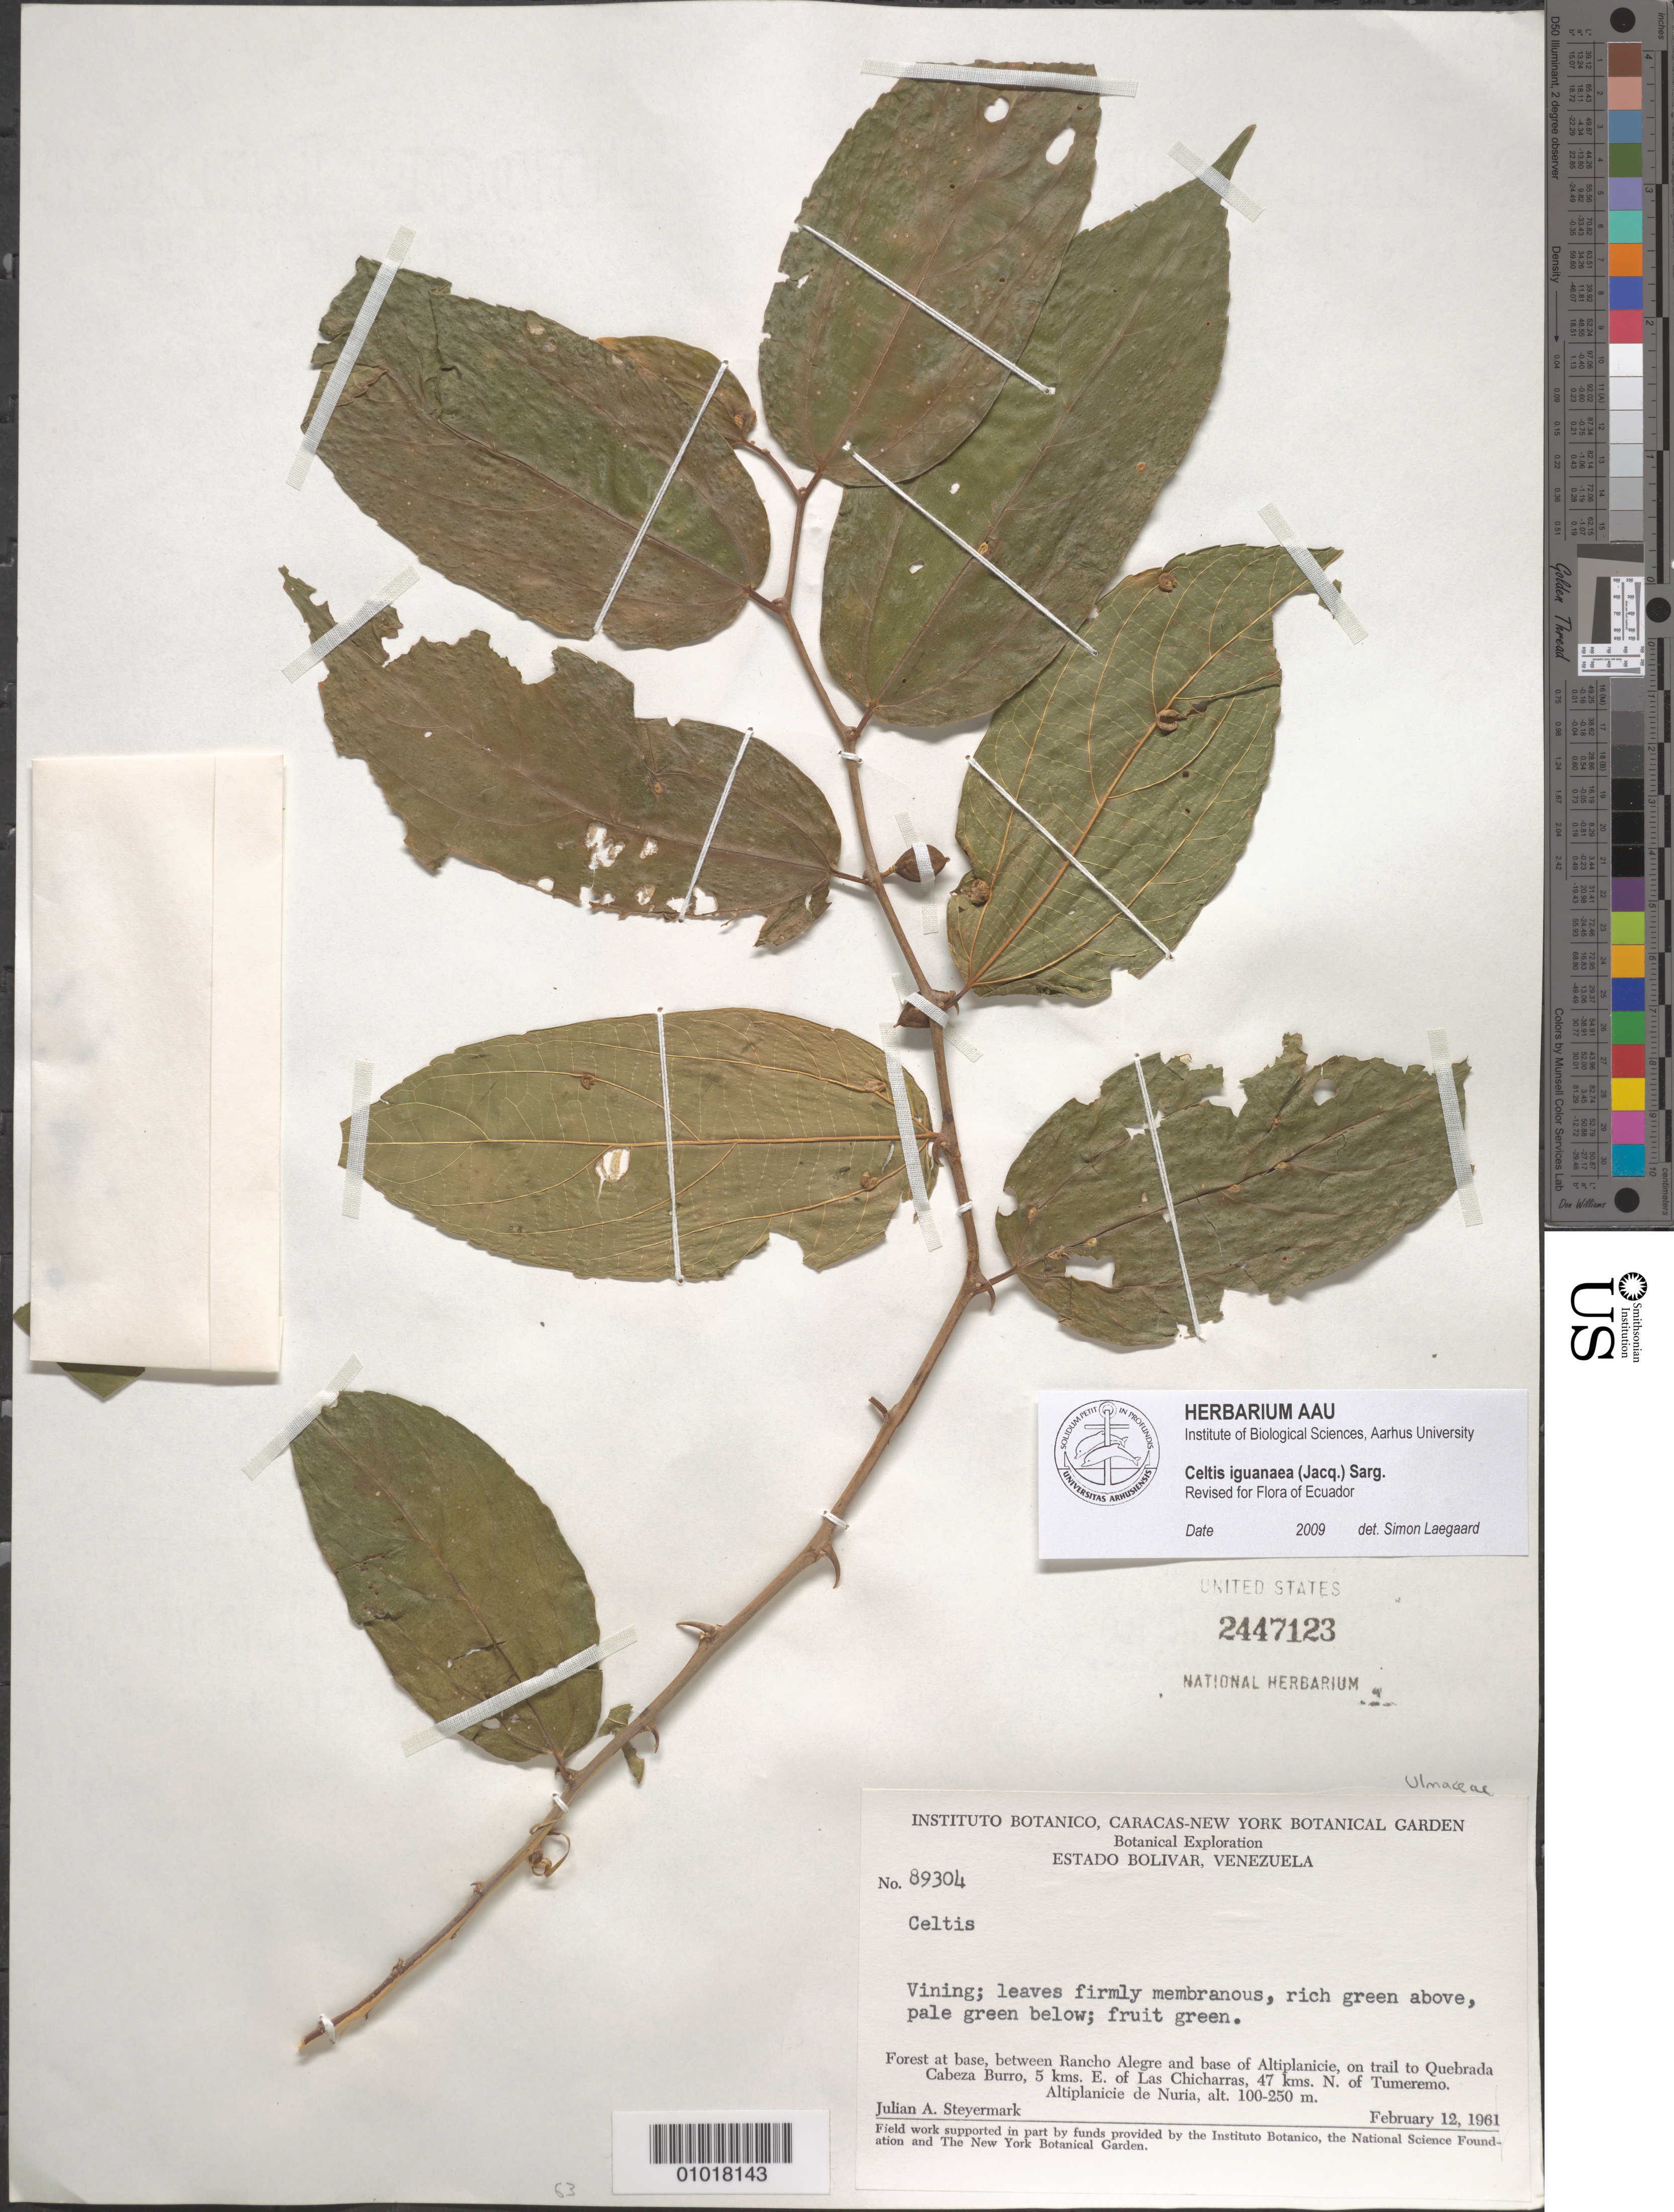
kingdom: Plantae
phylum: Tracheophyta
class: Magnoliopsida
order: Rosales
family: Cannabaceae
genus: Celtis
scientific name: Celtis iguanaea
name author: (Jacq.) Sarg.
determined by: Lægaard, S., (AAU), University of Aarhus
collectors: J. Steyermark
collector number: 89304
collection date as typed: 12-Feb-61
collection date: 1961-02-12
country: Venezuela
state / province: Bolívar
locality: Altiplanicie de Nuria, betw. Rancho Alegre and base of Altiplanicie, on trail to Quebrada Cabeza Burro, 5 km E of Las Chicharras, 47 km N of Tumeremo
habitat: Forest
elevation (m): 100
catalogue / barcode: US 2447123